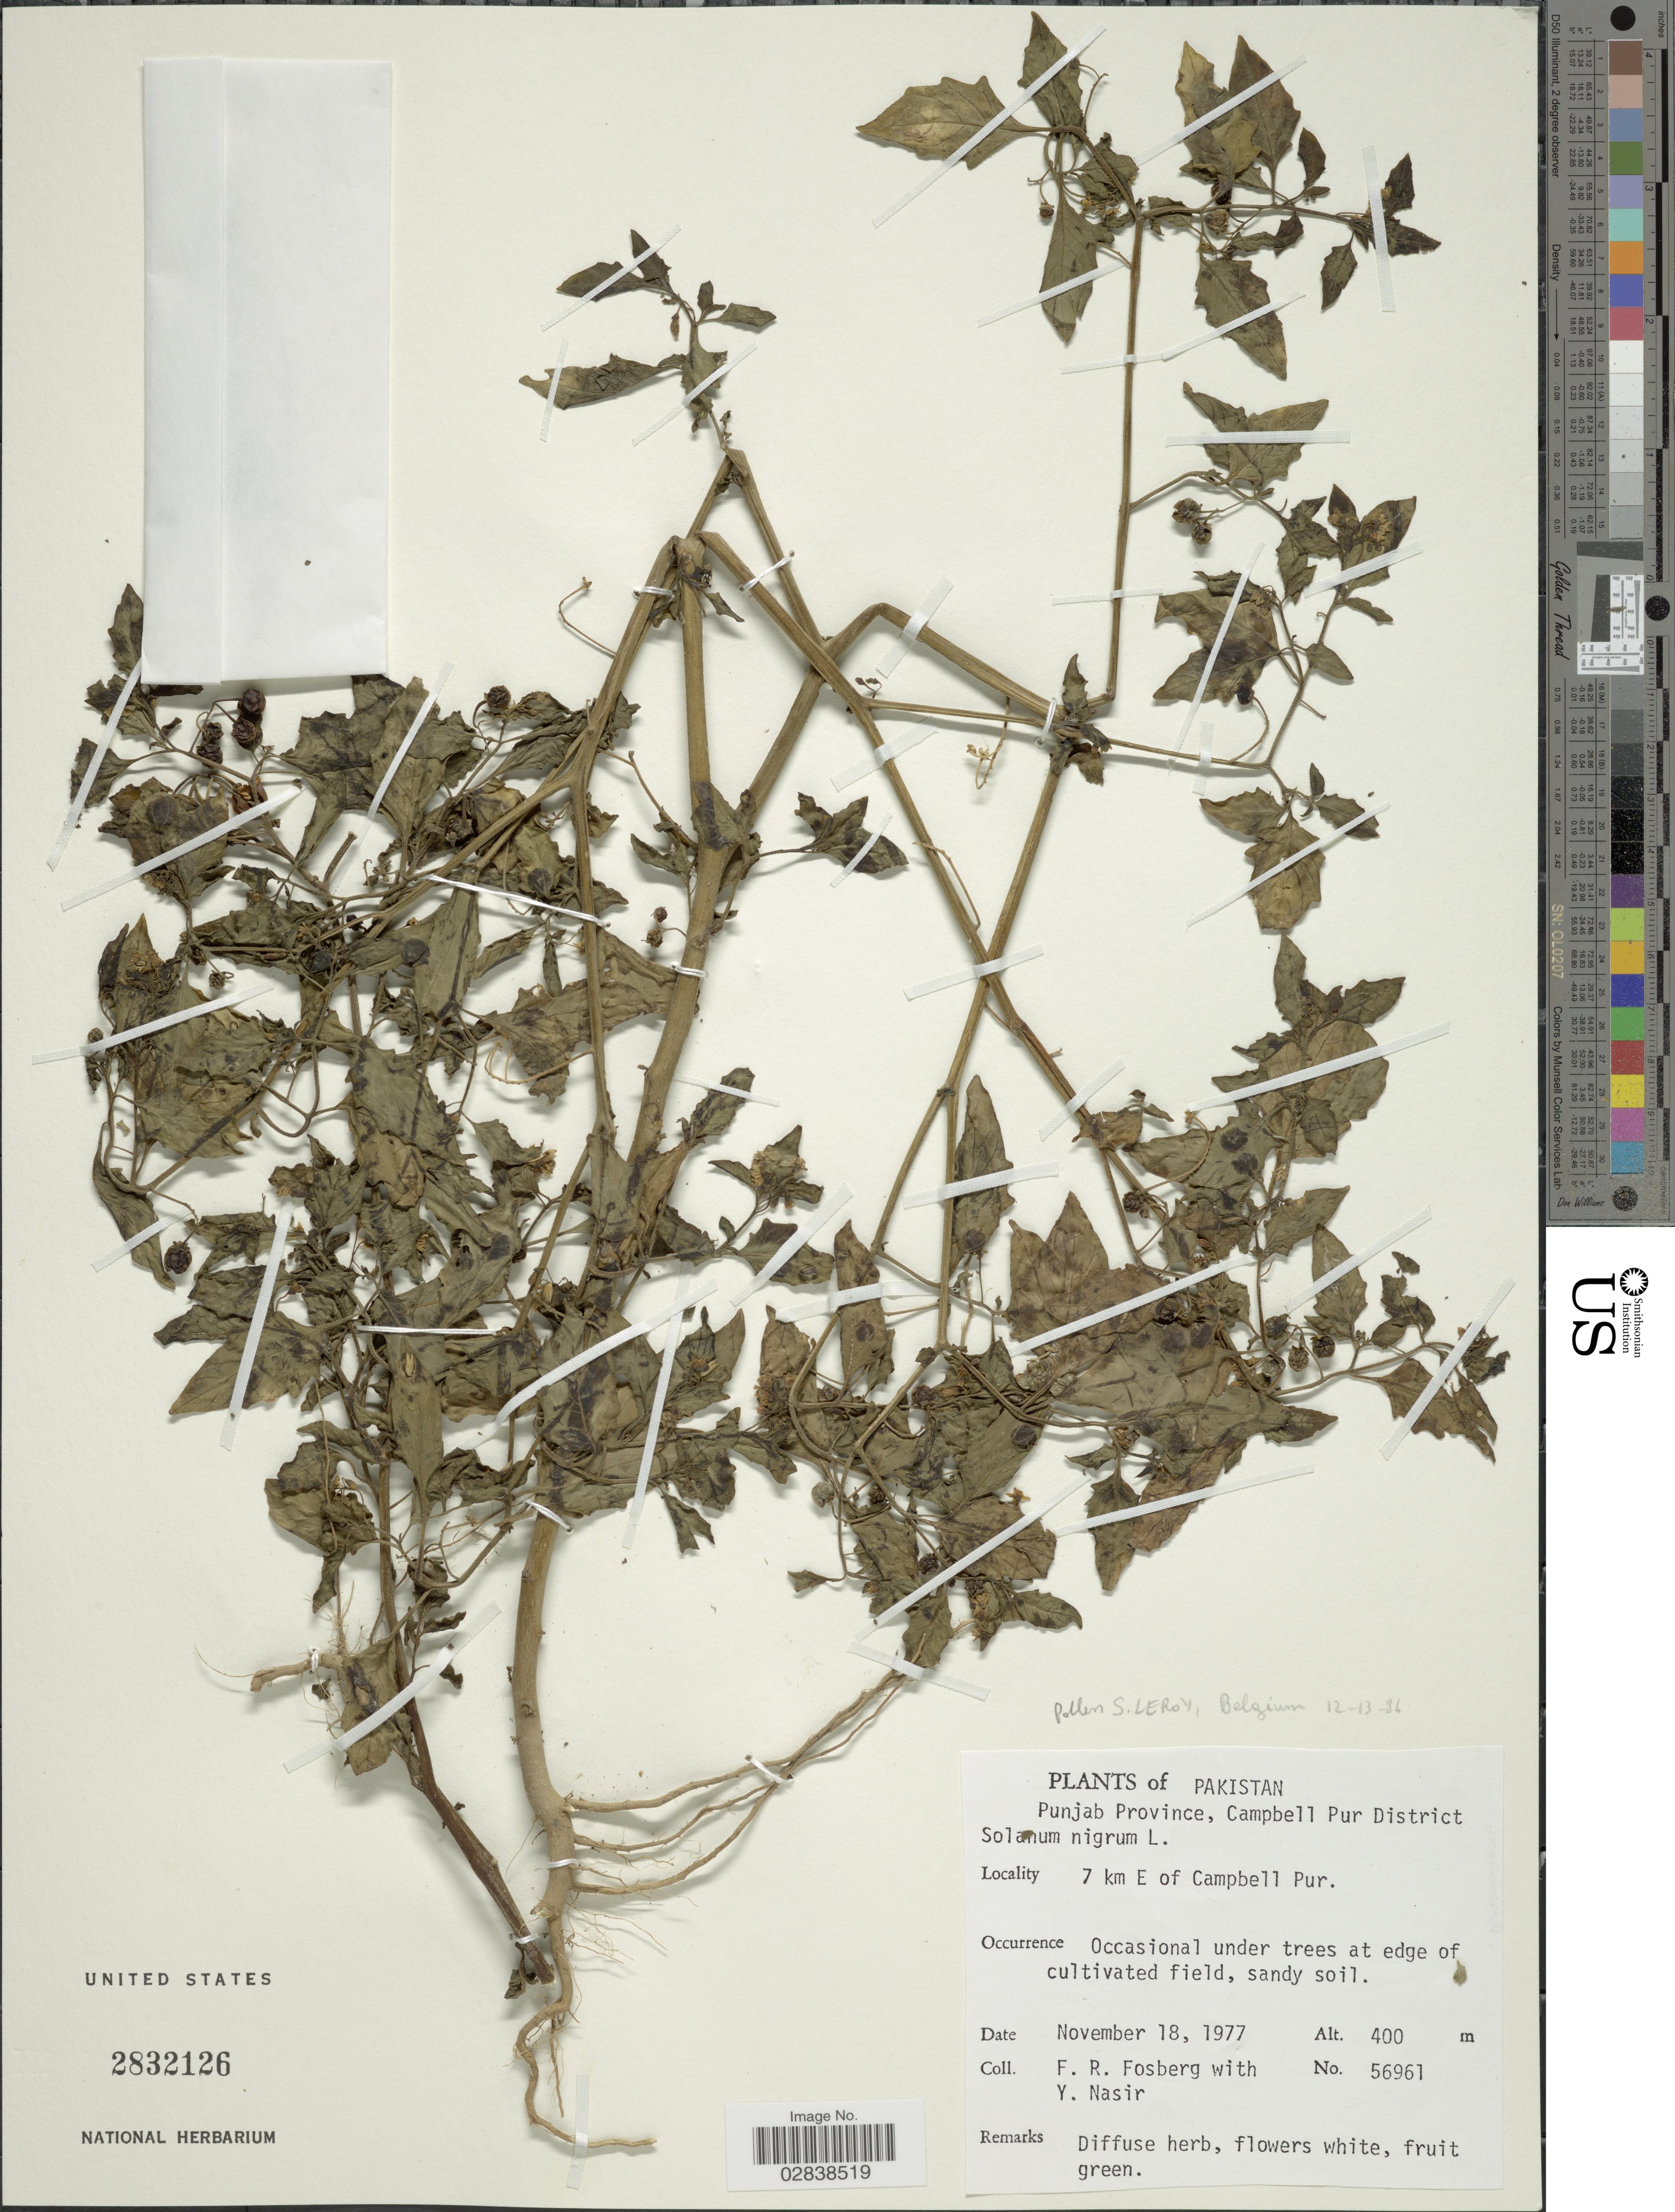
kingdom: Plantae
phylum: Tracheophyta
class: Magnoliopsida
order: Solanales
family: Solanaceae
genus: Solanum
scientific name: Solanum nigrum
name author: L.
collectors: F. R. Fosberg & Y. Nasir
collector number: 56961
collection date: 1977-11-18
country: Pakistan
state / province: Punjab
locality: Punjab Province, Campbell Pur District, 7 km E of Campbell Pur.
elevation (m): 400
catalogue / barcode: US 2832126